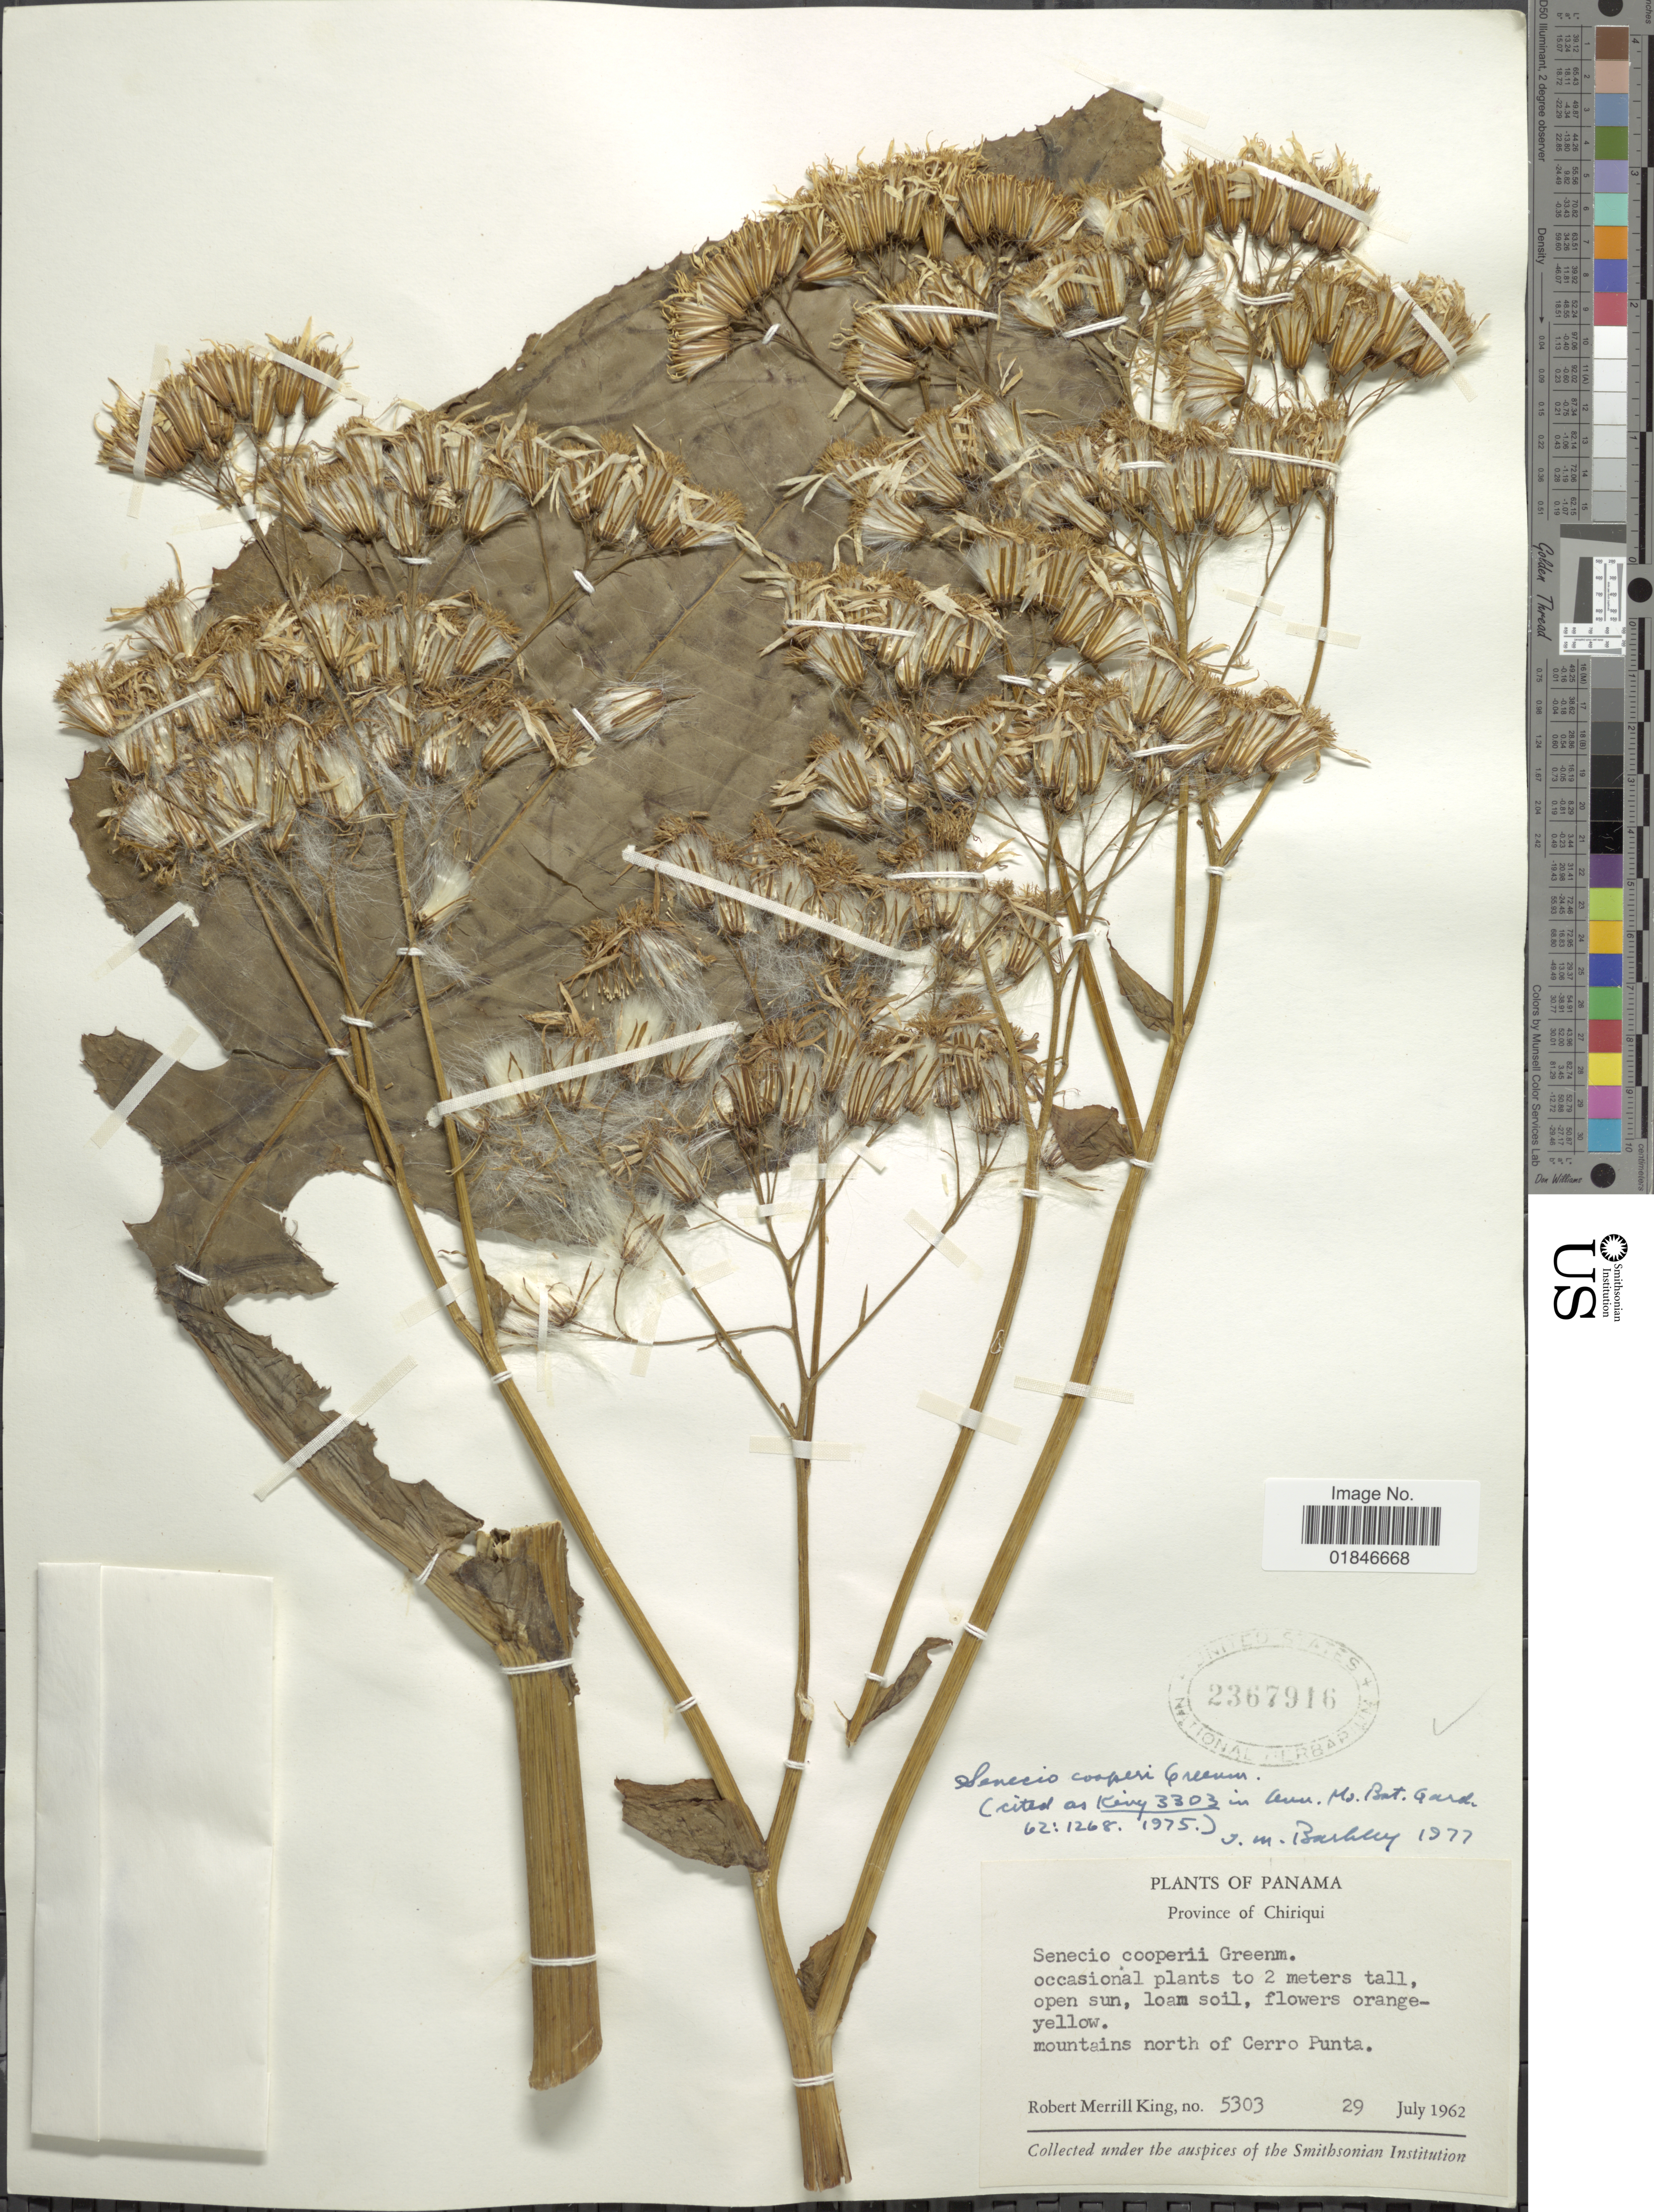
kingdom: Plantae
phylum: Tracheophyta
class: Magnoliopsida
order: Asterales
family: Asteraceae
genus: Jessea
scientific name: Jessea cooperi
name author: (Greenm.) H. Rob. & Cuatrec.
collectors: R. M. King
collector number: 5303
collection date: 1962-07-29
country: Panama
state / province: Chiriqui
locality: Province of Chiriqui. Mountains north of Cerro Punta.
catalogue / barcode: US 2367916